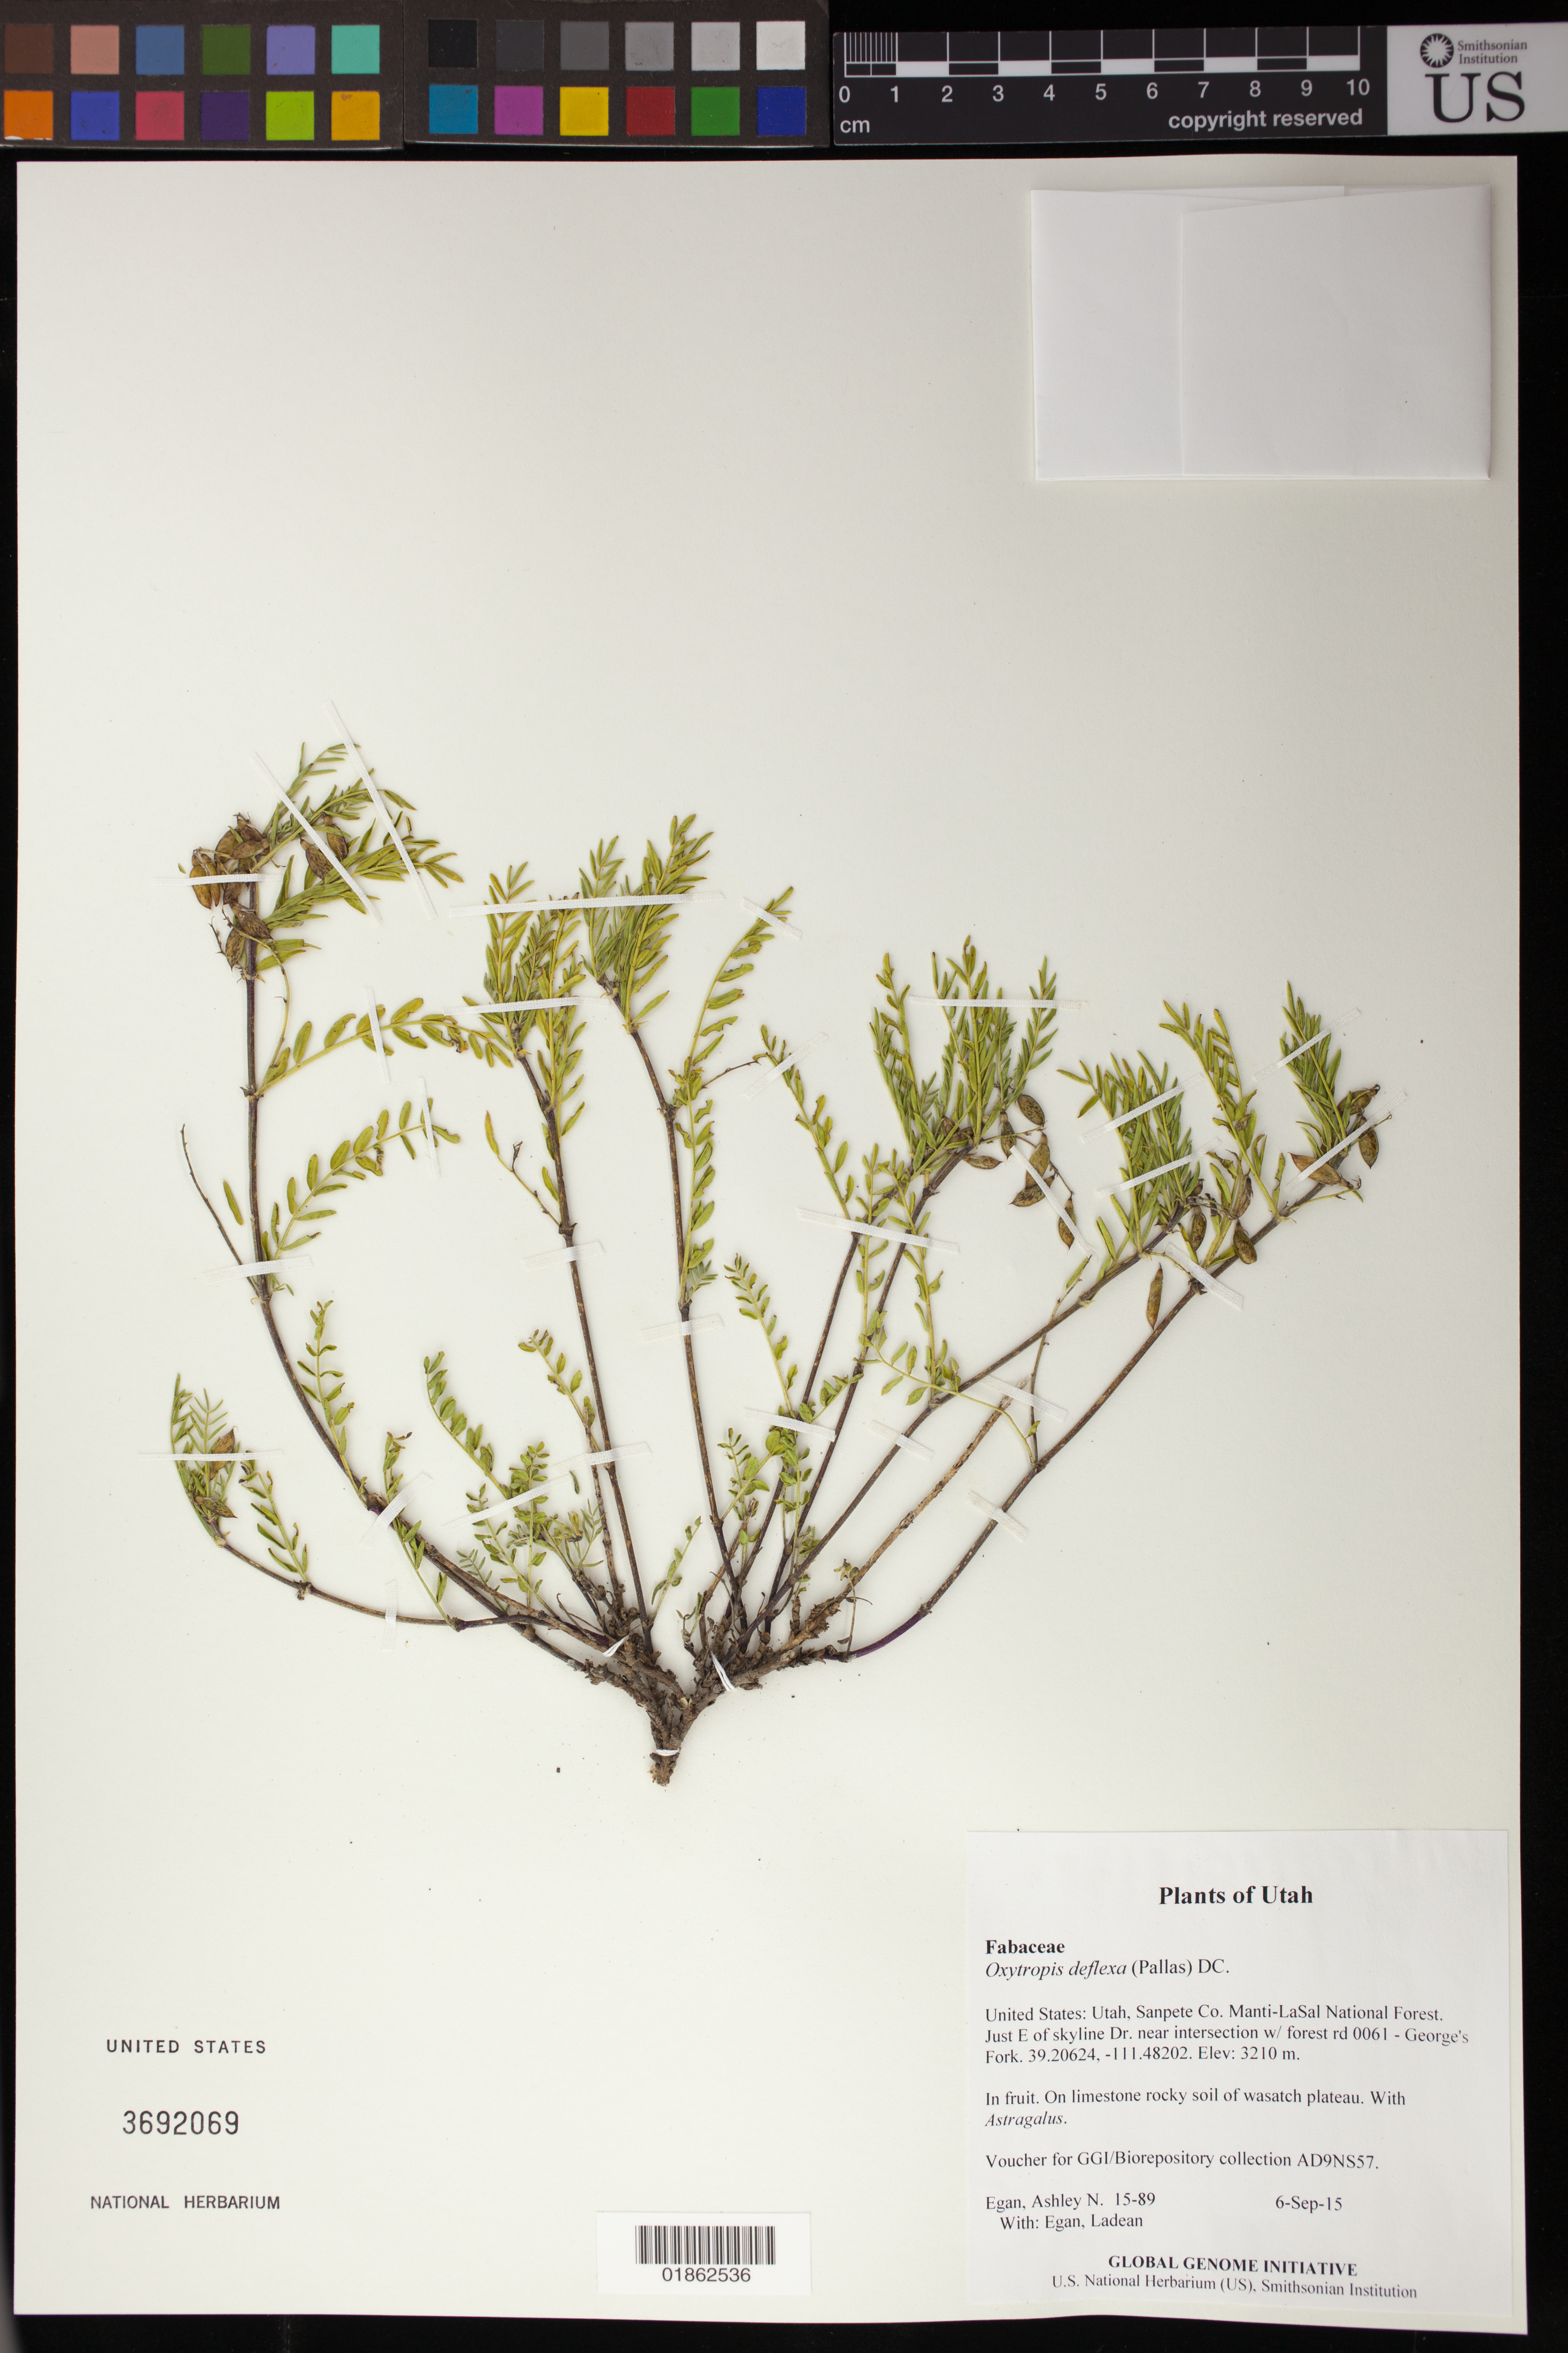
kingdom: Plantae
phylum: Tracheophyta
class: Magnoliopsida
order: Fabales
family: Fabaceae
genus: Oxytropis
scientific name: Oxytropis deflexa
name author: (Pall.) DC.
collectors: A. N. Egan & L. Egan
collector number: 15-89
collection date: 2015-09-06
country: United States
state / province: Utah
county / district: Sanpete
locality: Manti-LaSal National Forest. Just E of skyline Dr. near intersection w/ forest rd 0061 - George's Fork.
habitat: On limestone rocky soil of wasatch plateau.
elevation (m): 3210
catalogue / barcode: US 3692069